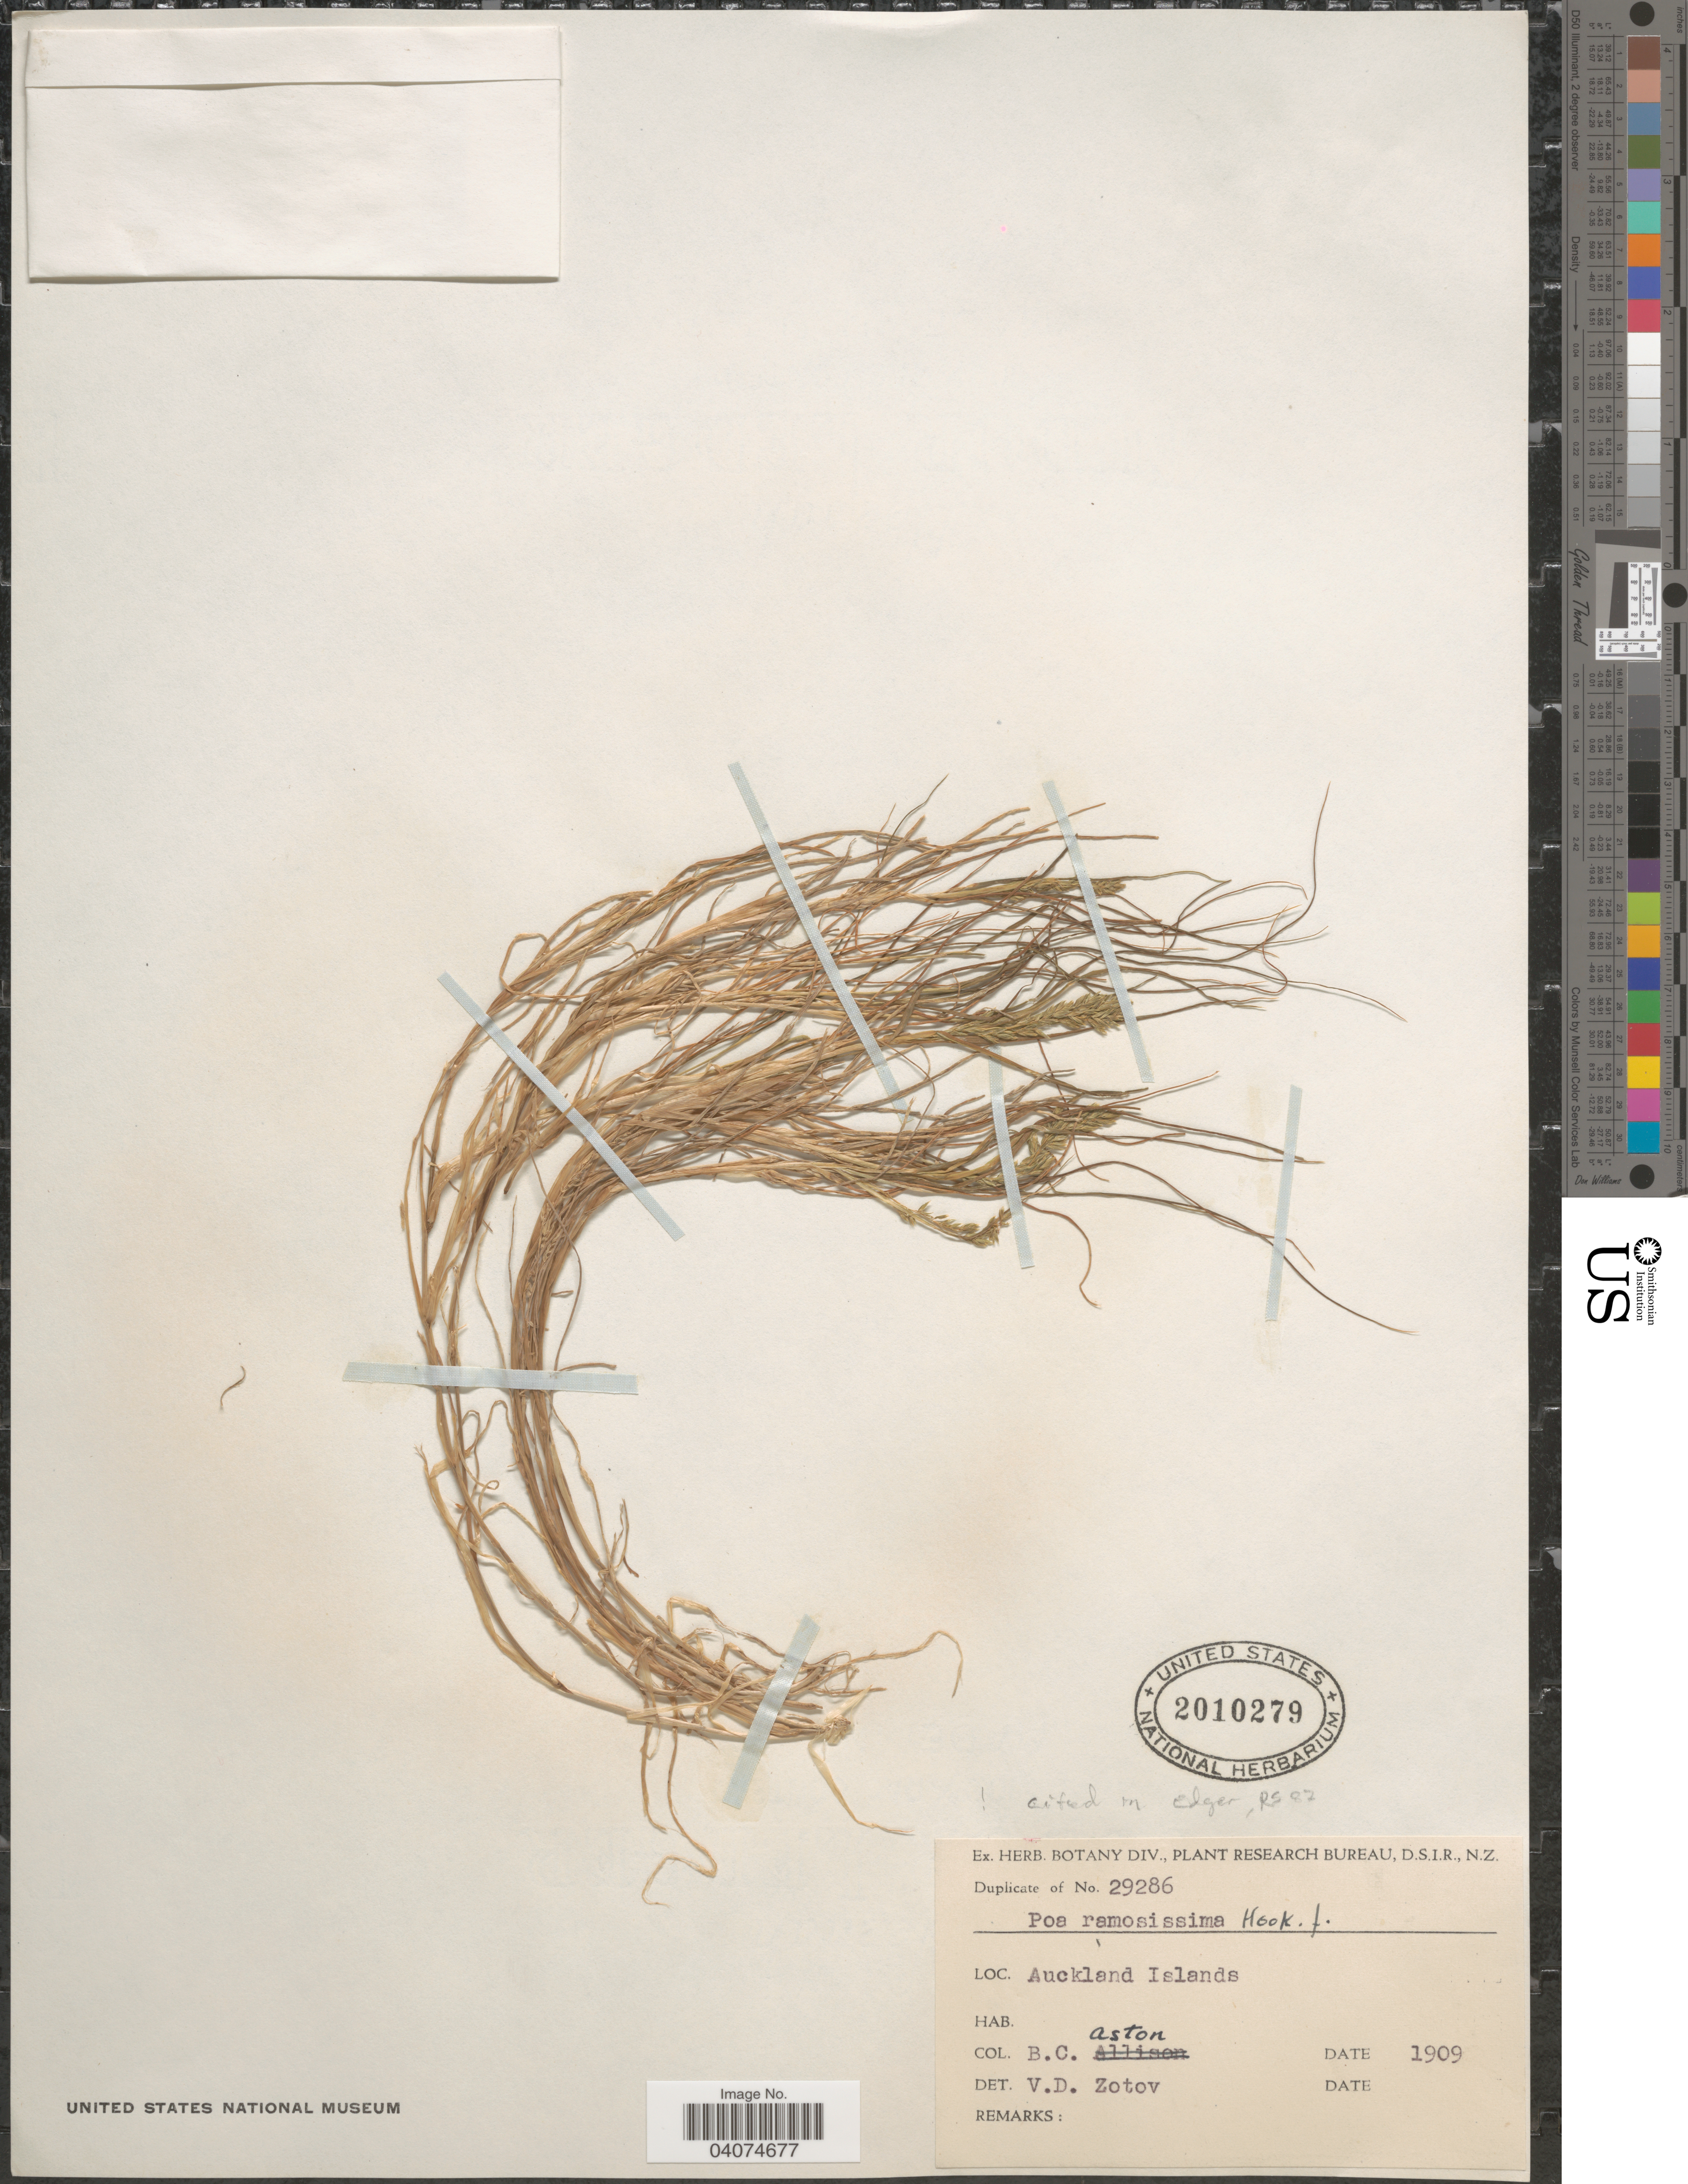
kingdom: Plantae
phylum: Tracheophyta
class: Liliopsida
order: Poales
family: Poaceae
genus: Poa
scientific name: Poa ramosissima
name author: Hook. f.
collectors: B. Aston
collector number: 29286?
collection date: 1909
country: New Zealand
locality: Auckland Islands.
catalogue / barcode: US 2010279